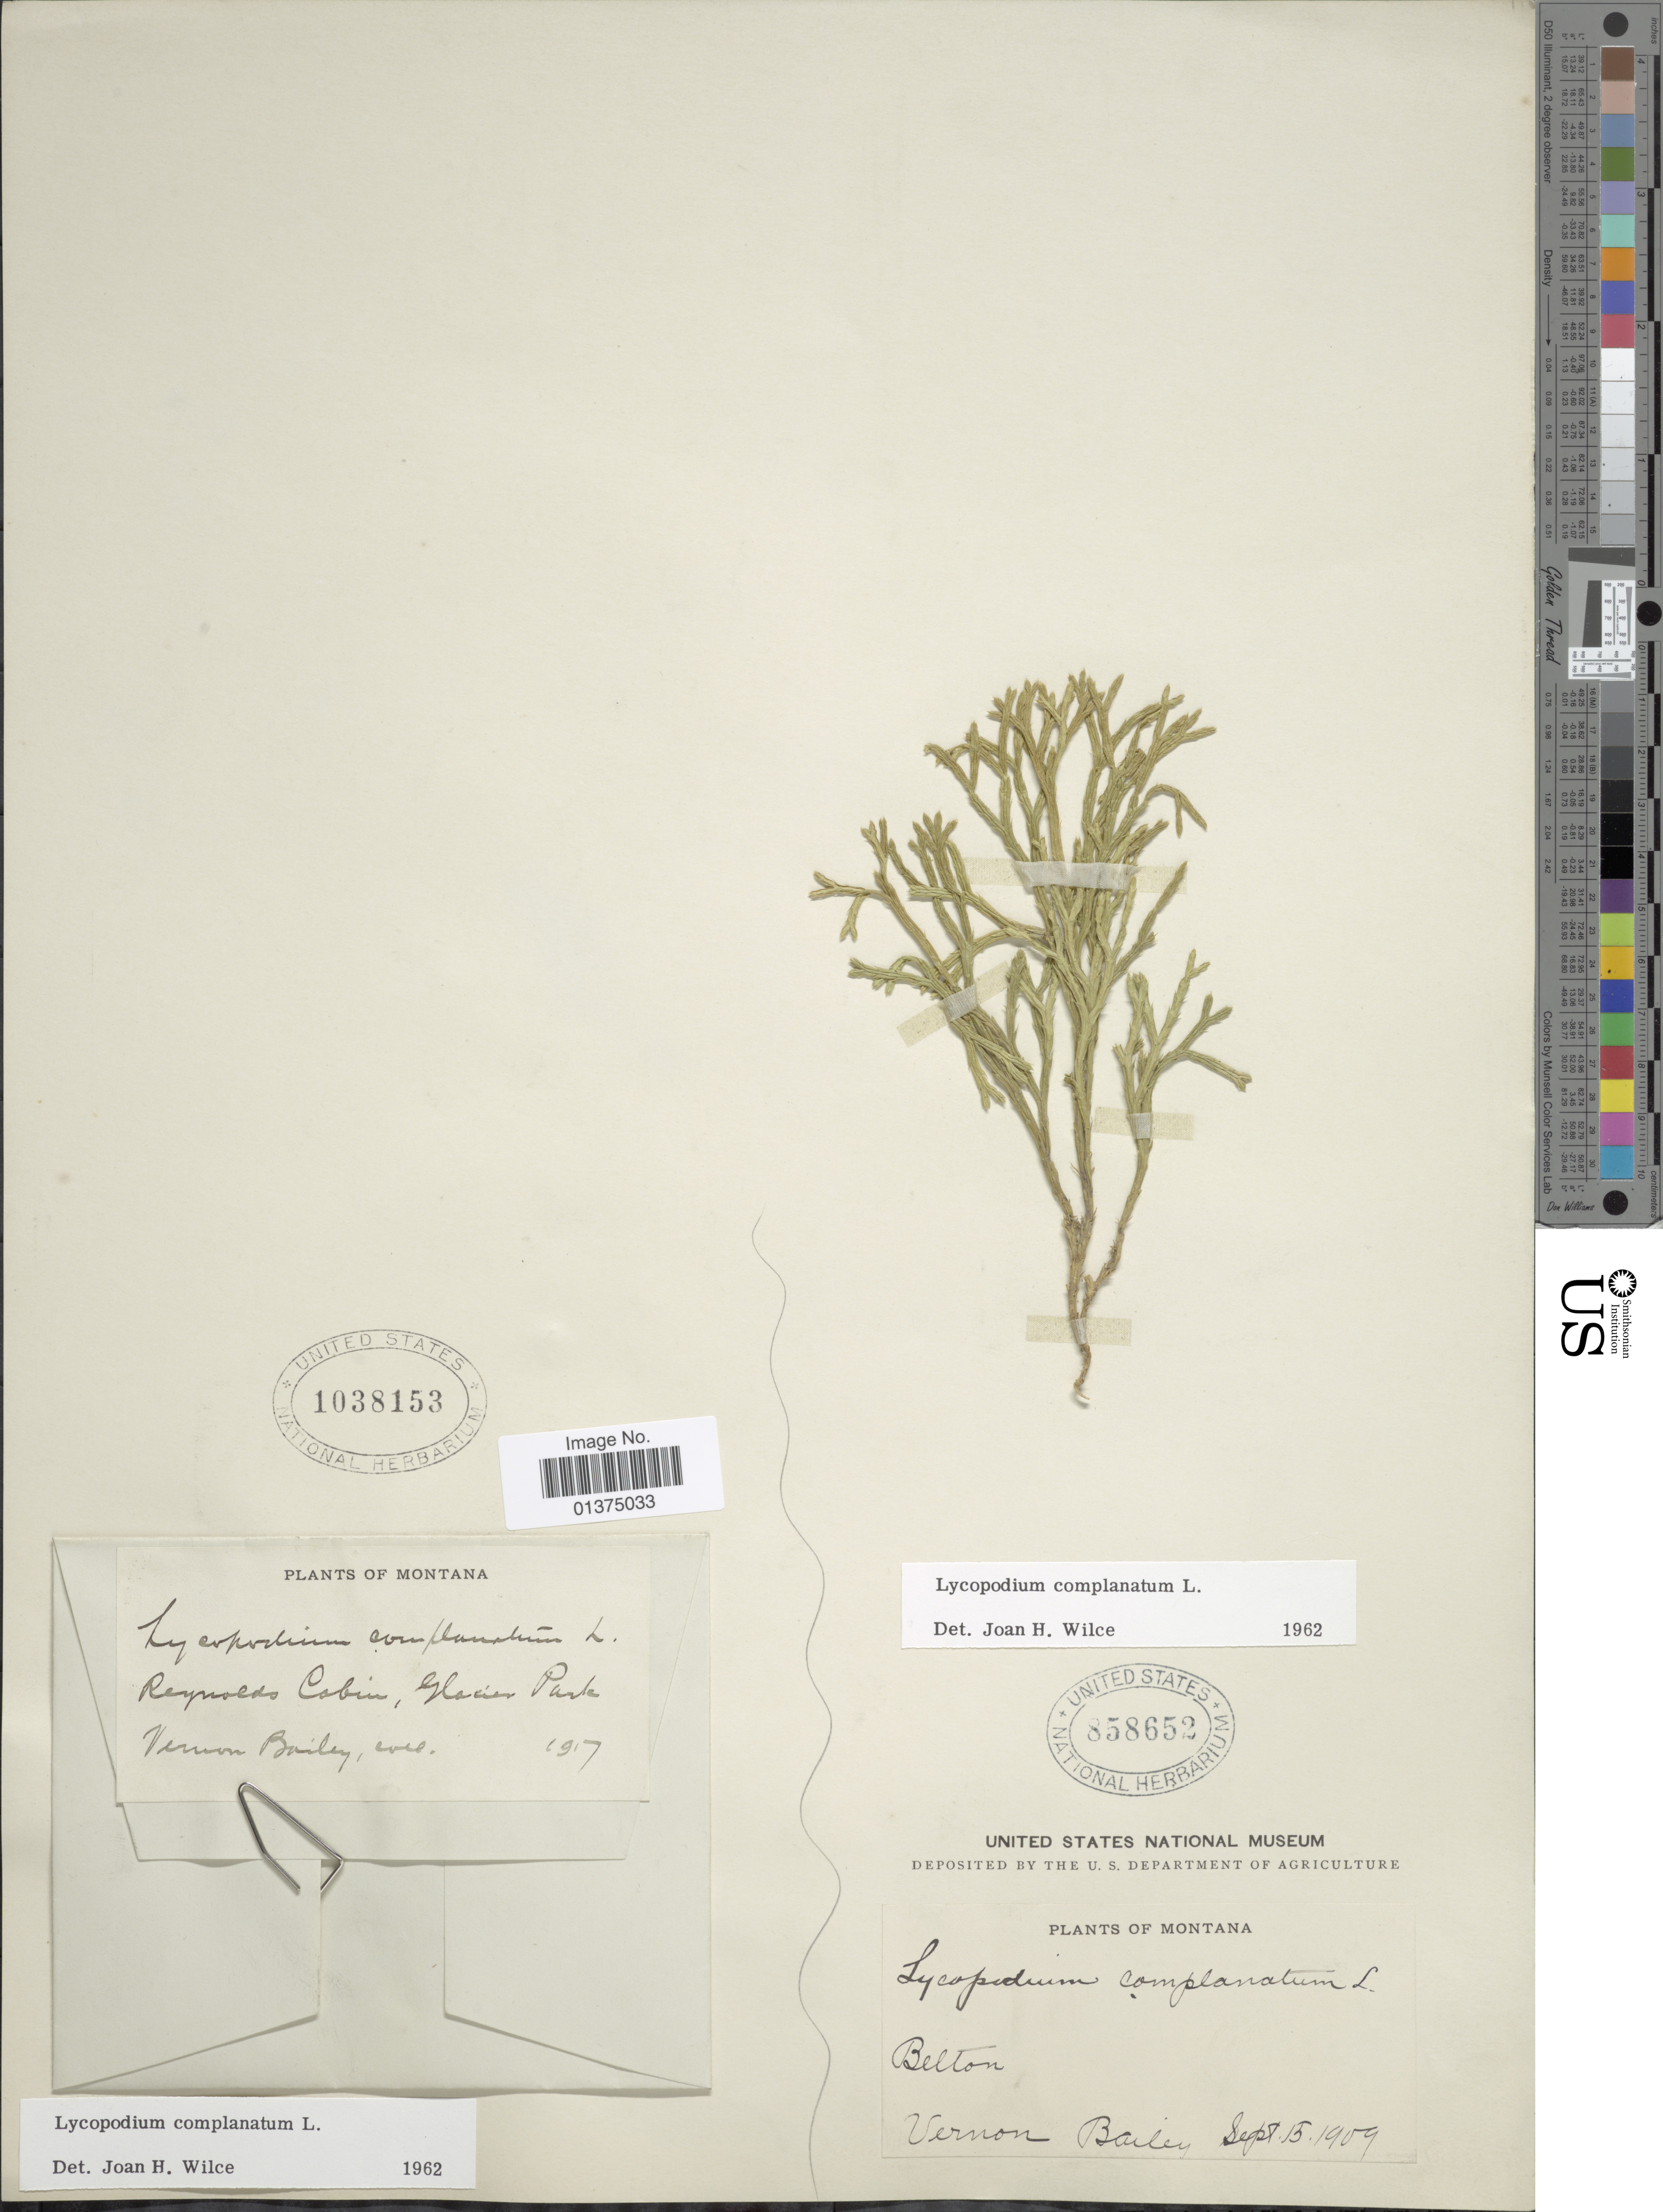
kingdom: Plantae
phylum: Tracheophyta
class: Lycopodiopsida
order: Lycopodiales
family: Lycopodiaceae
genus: Diphasiastrum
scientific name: Diphasiastrum complanatum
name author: (L.) Holub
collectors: V. O. Bailey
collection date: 1917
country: United States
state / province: Montana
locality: Reynolds Cabin, Glacier Park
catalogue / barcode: US 1038153